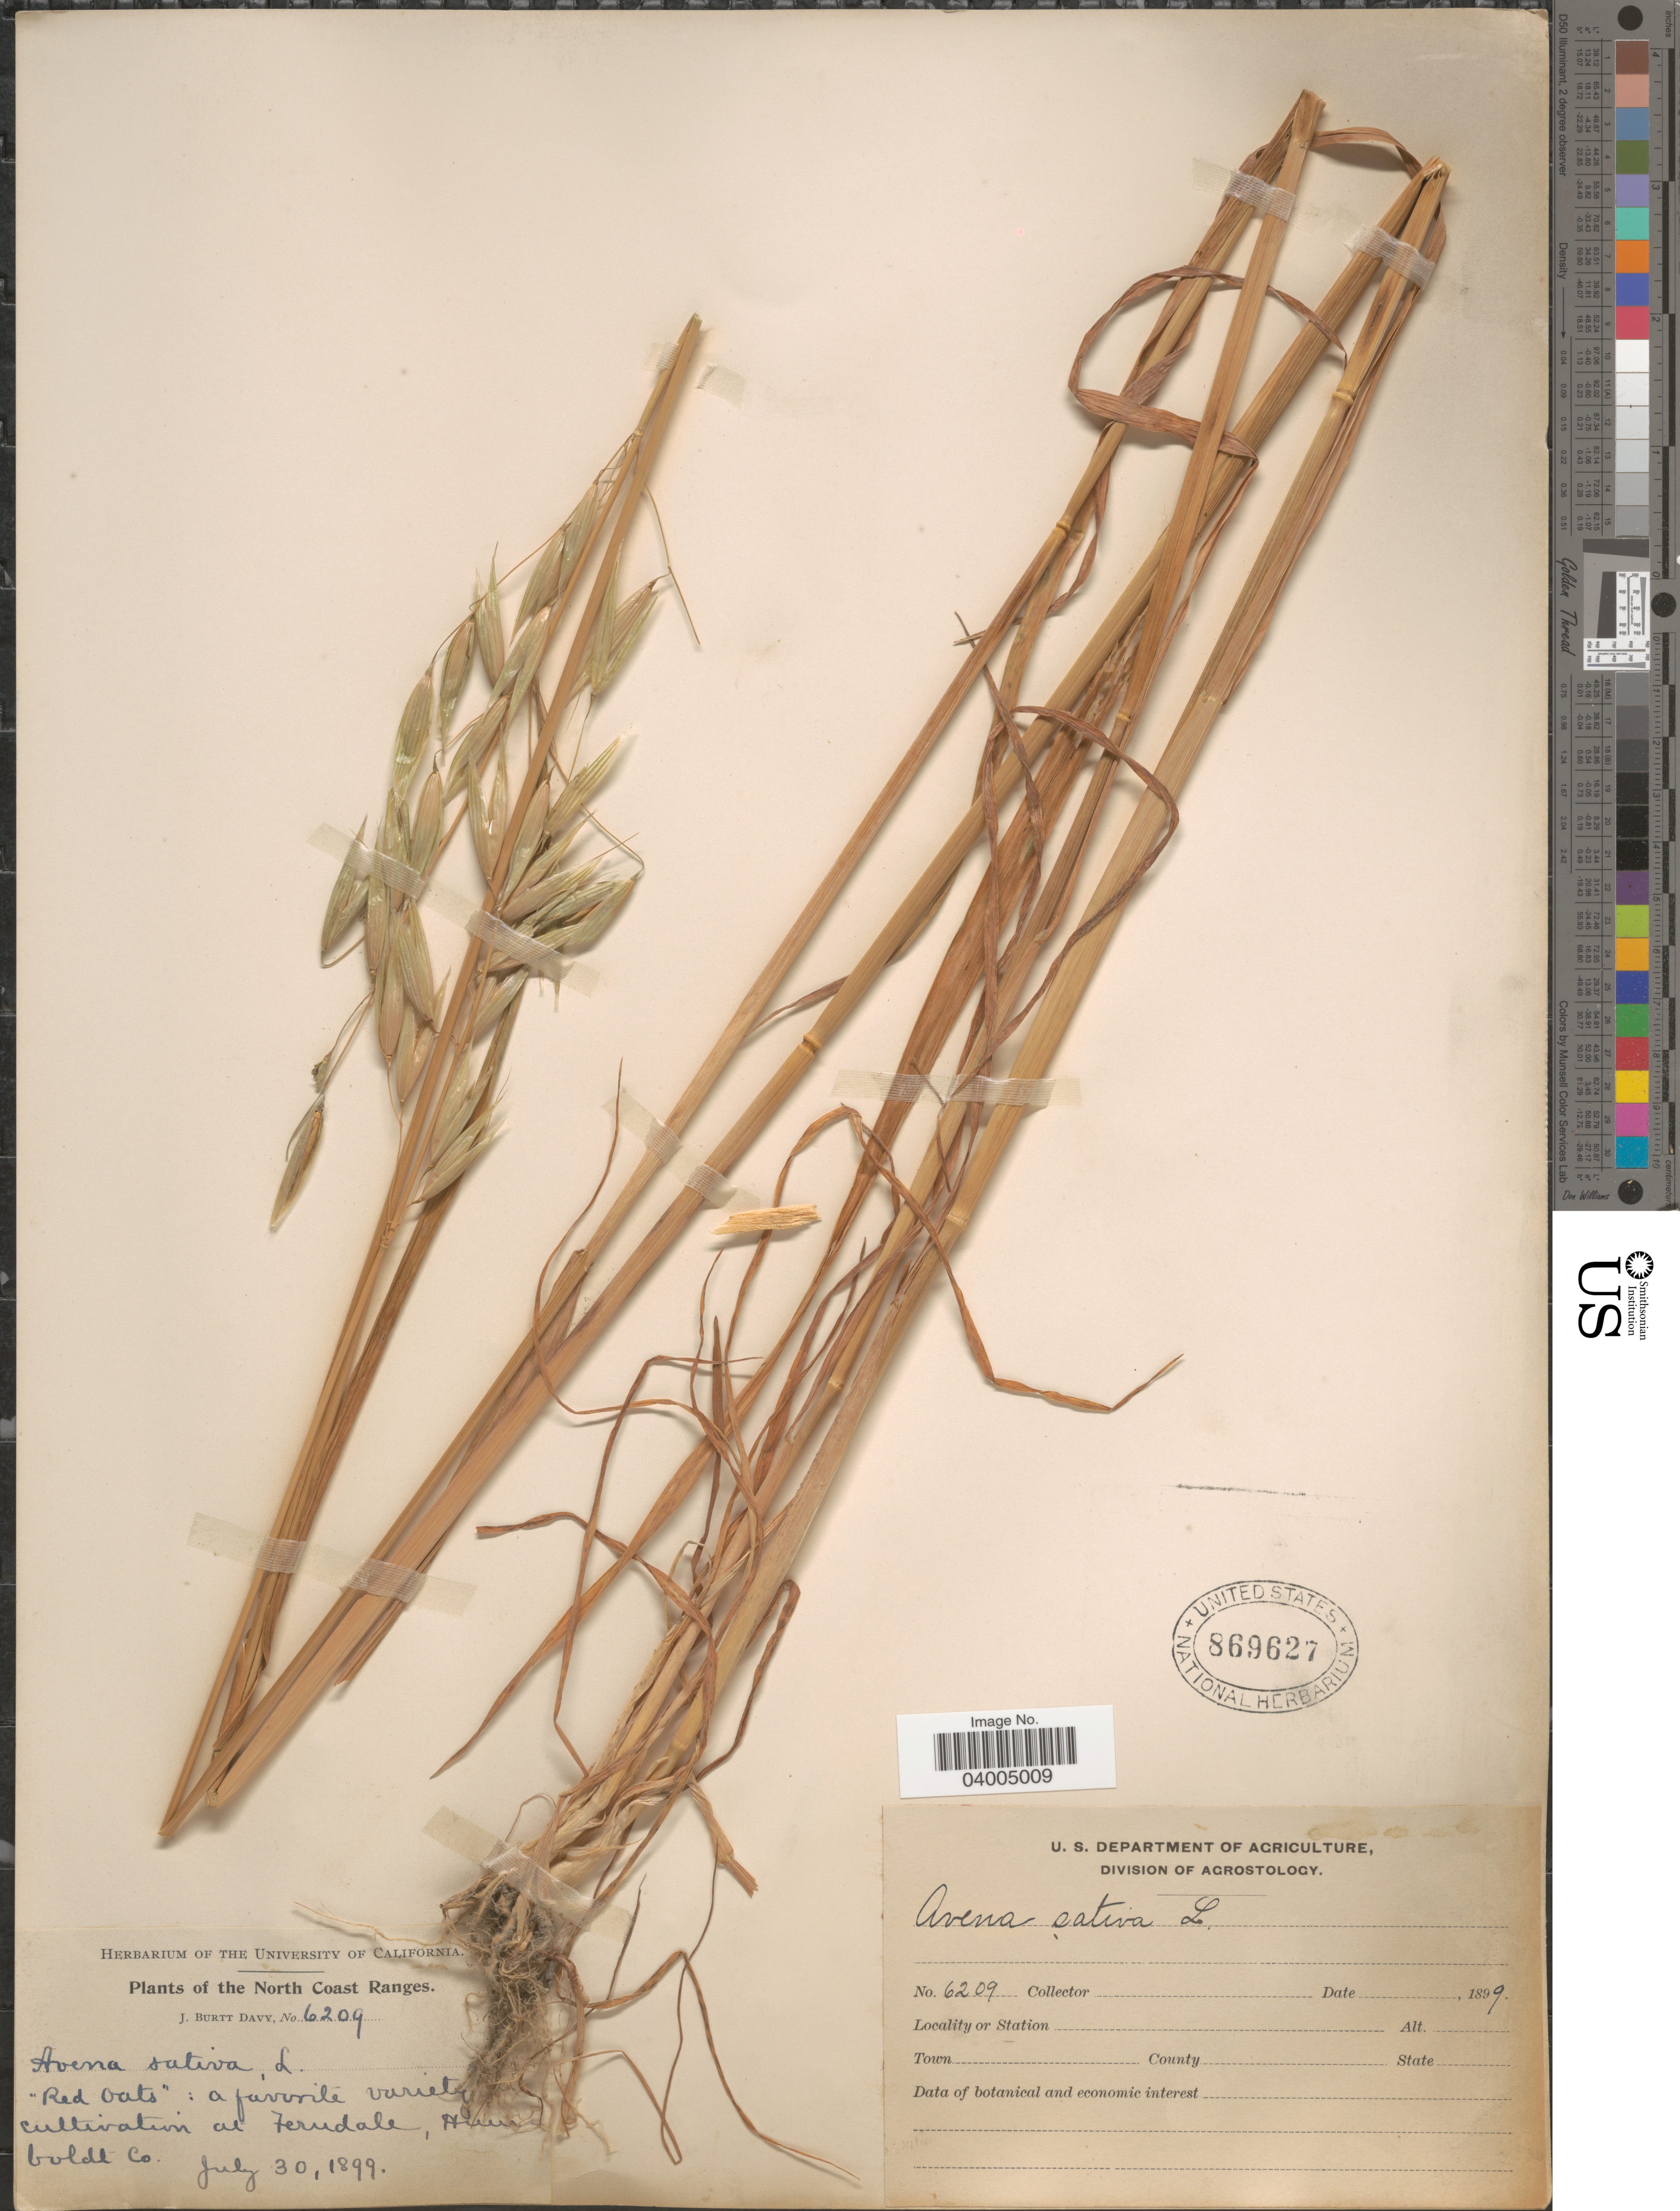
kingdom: Plantae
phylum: Tracheophyta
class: Liliopsida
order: Poales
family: Poaceae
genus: Avena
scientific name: Avena sativa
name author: L.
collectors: J. Burtt Davy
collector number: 6209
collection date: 1899-07-30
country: United States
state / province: California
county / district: Humboldt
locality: The North Coast Ranges. At Ferndale, Humboldt Co.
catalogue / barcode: US 869627